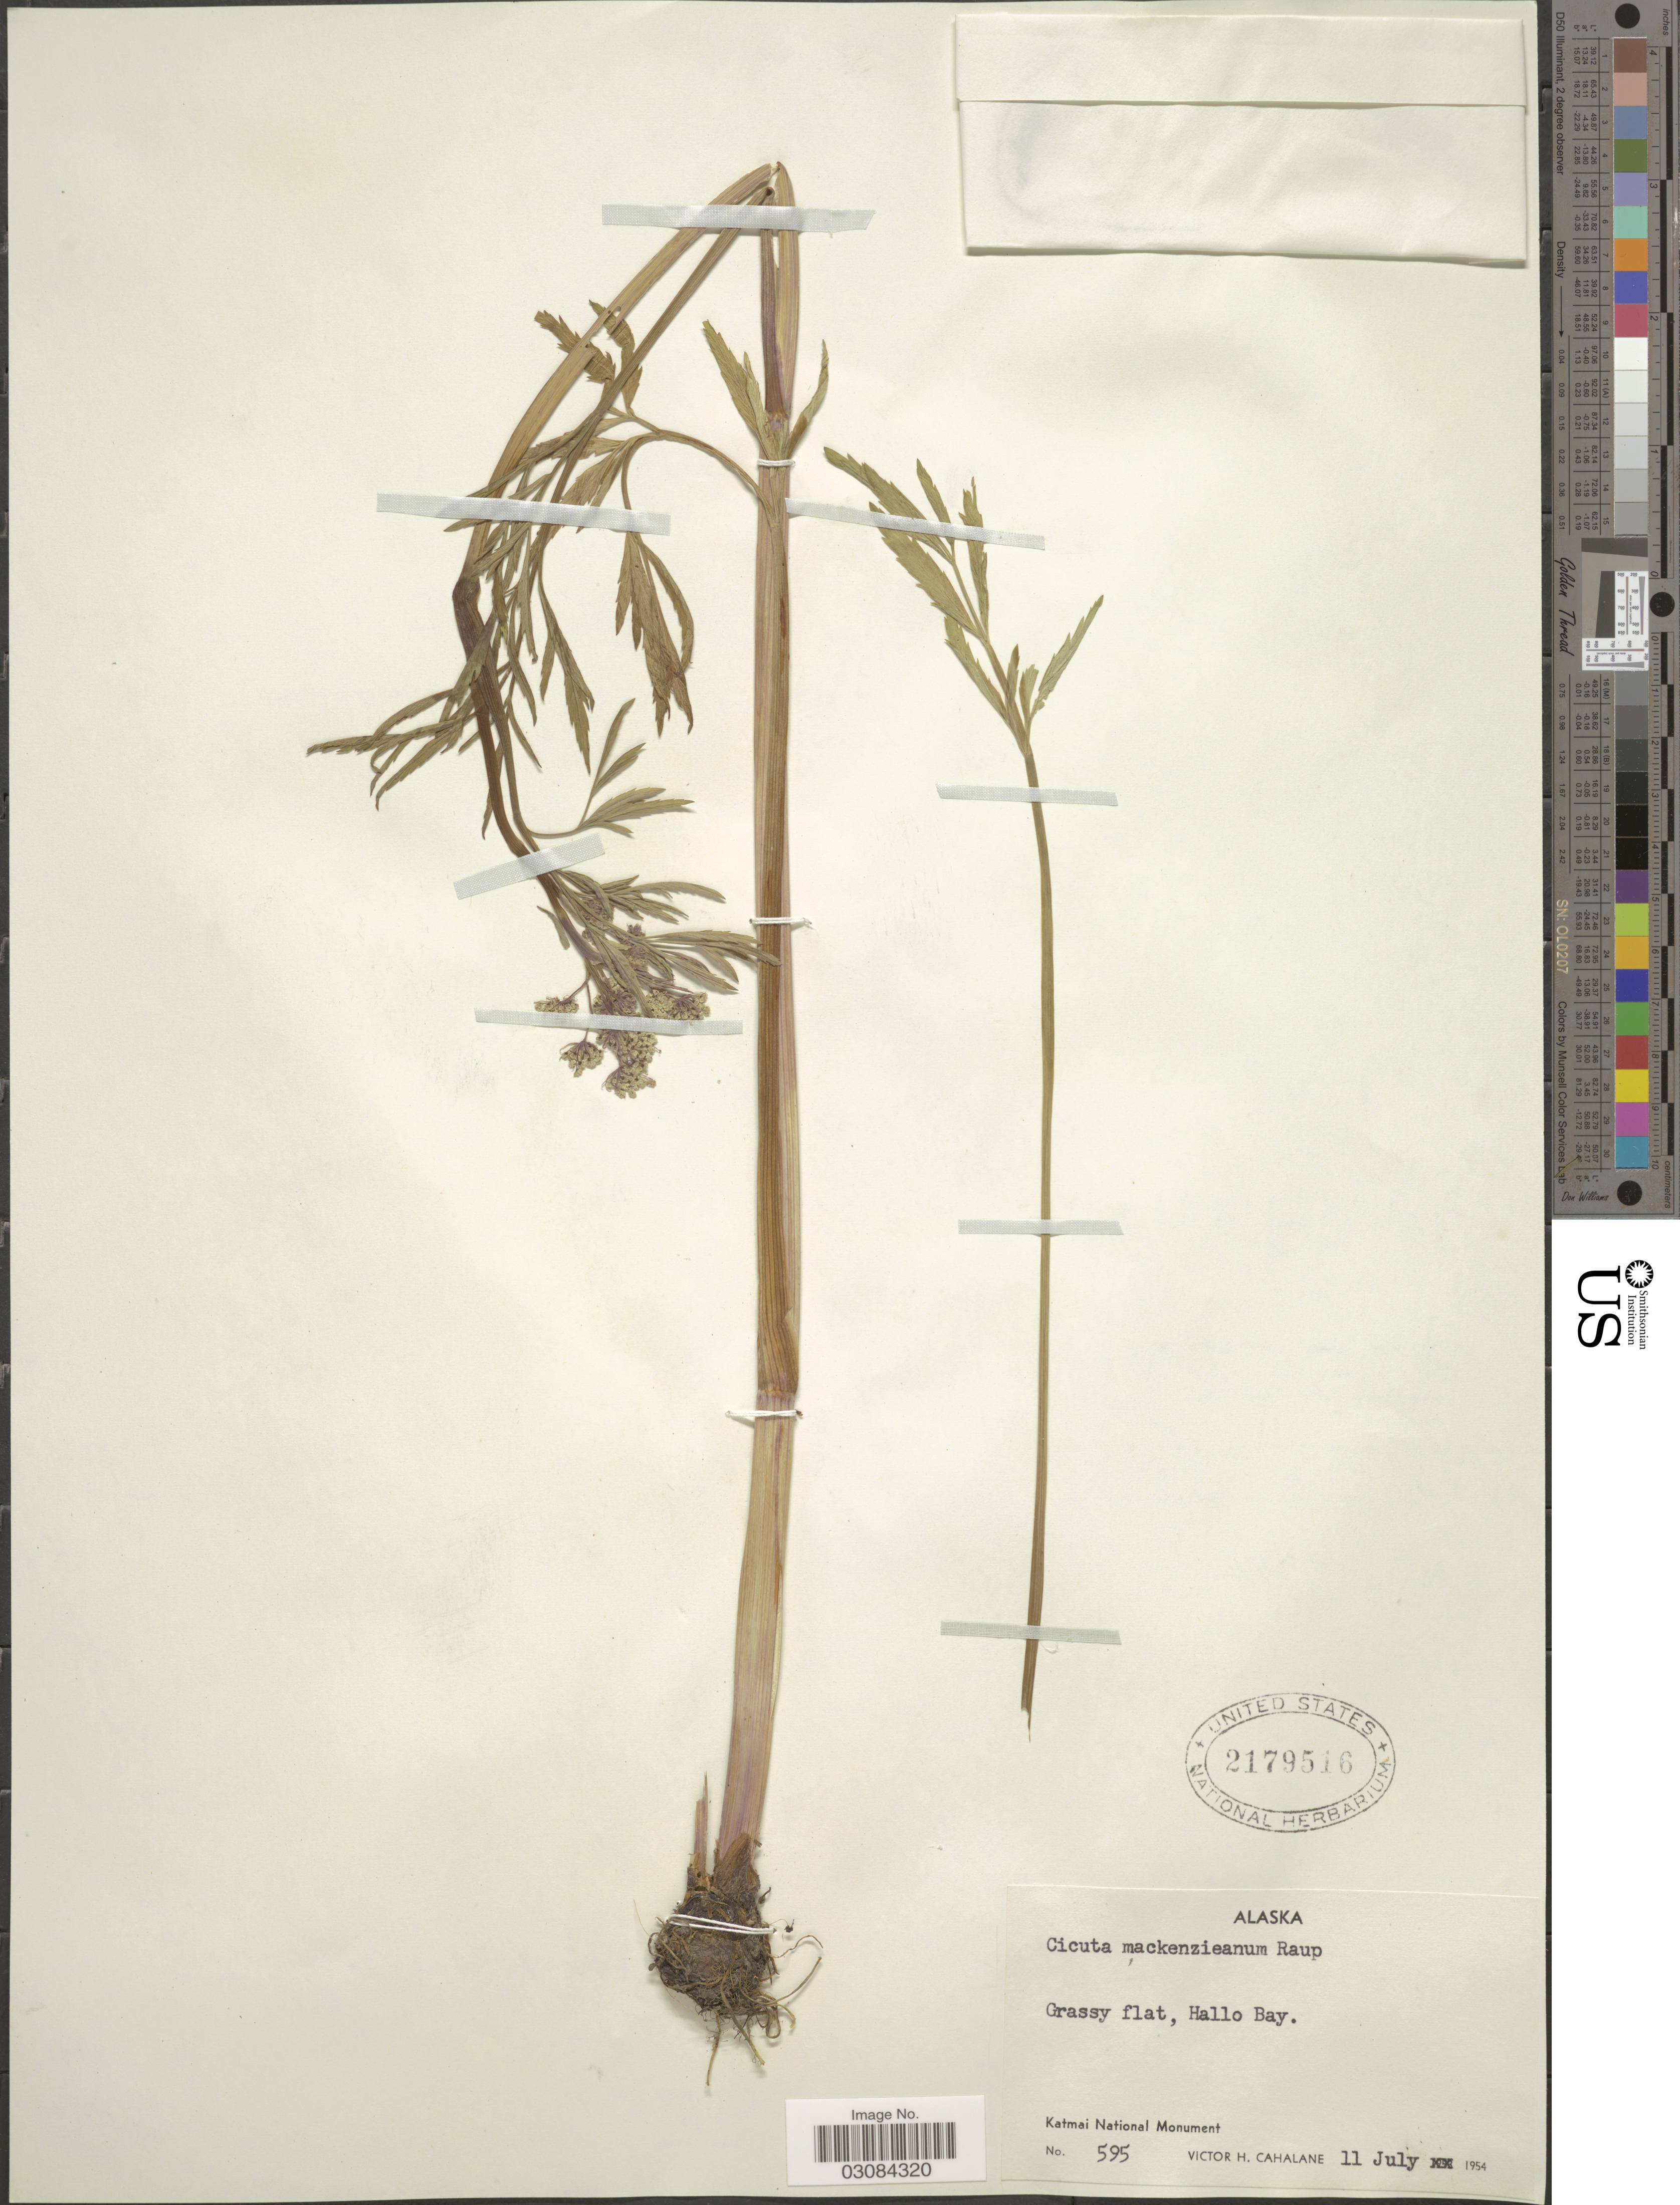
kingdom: Plantae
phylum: Tracheophyta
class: Magnoliopsida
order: Apiales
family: Apiaceae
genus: Cicuta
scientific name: Cicuta mackenzieana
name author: Raup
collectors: V. Cahalane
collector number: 595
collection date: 1954-07-11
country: United States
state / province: Alaska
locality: Grassy flat, Hallo Bay. Katmai National Monument.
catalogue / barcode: US 2179516